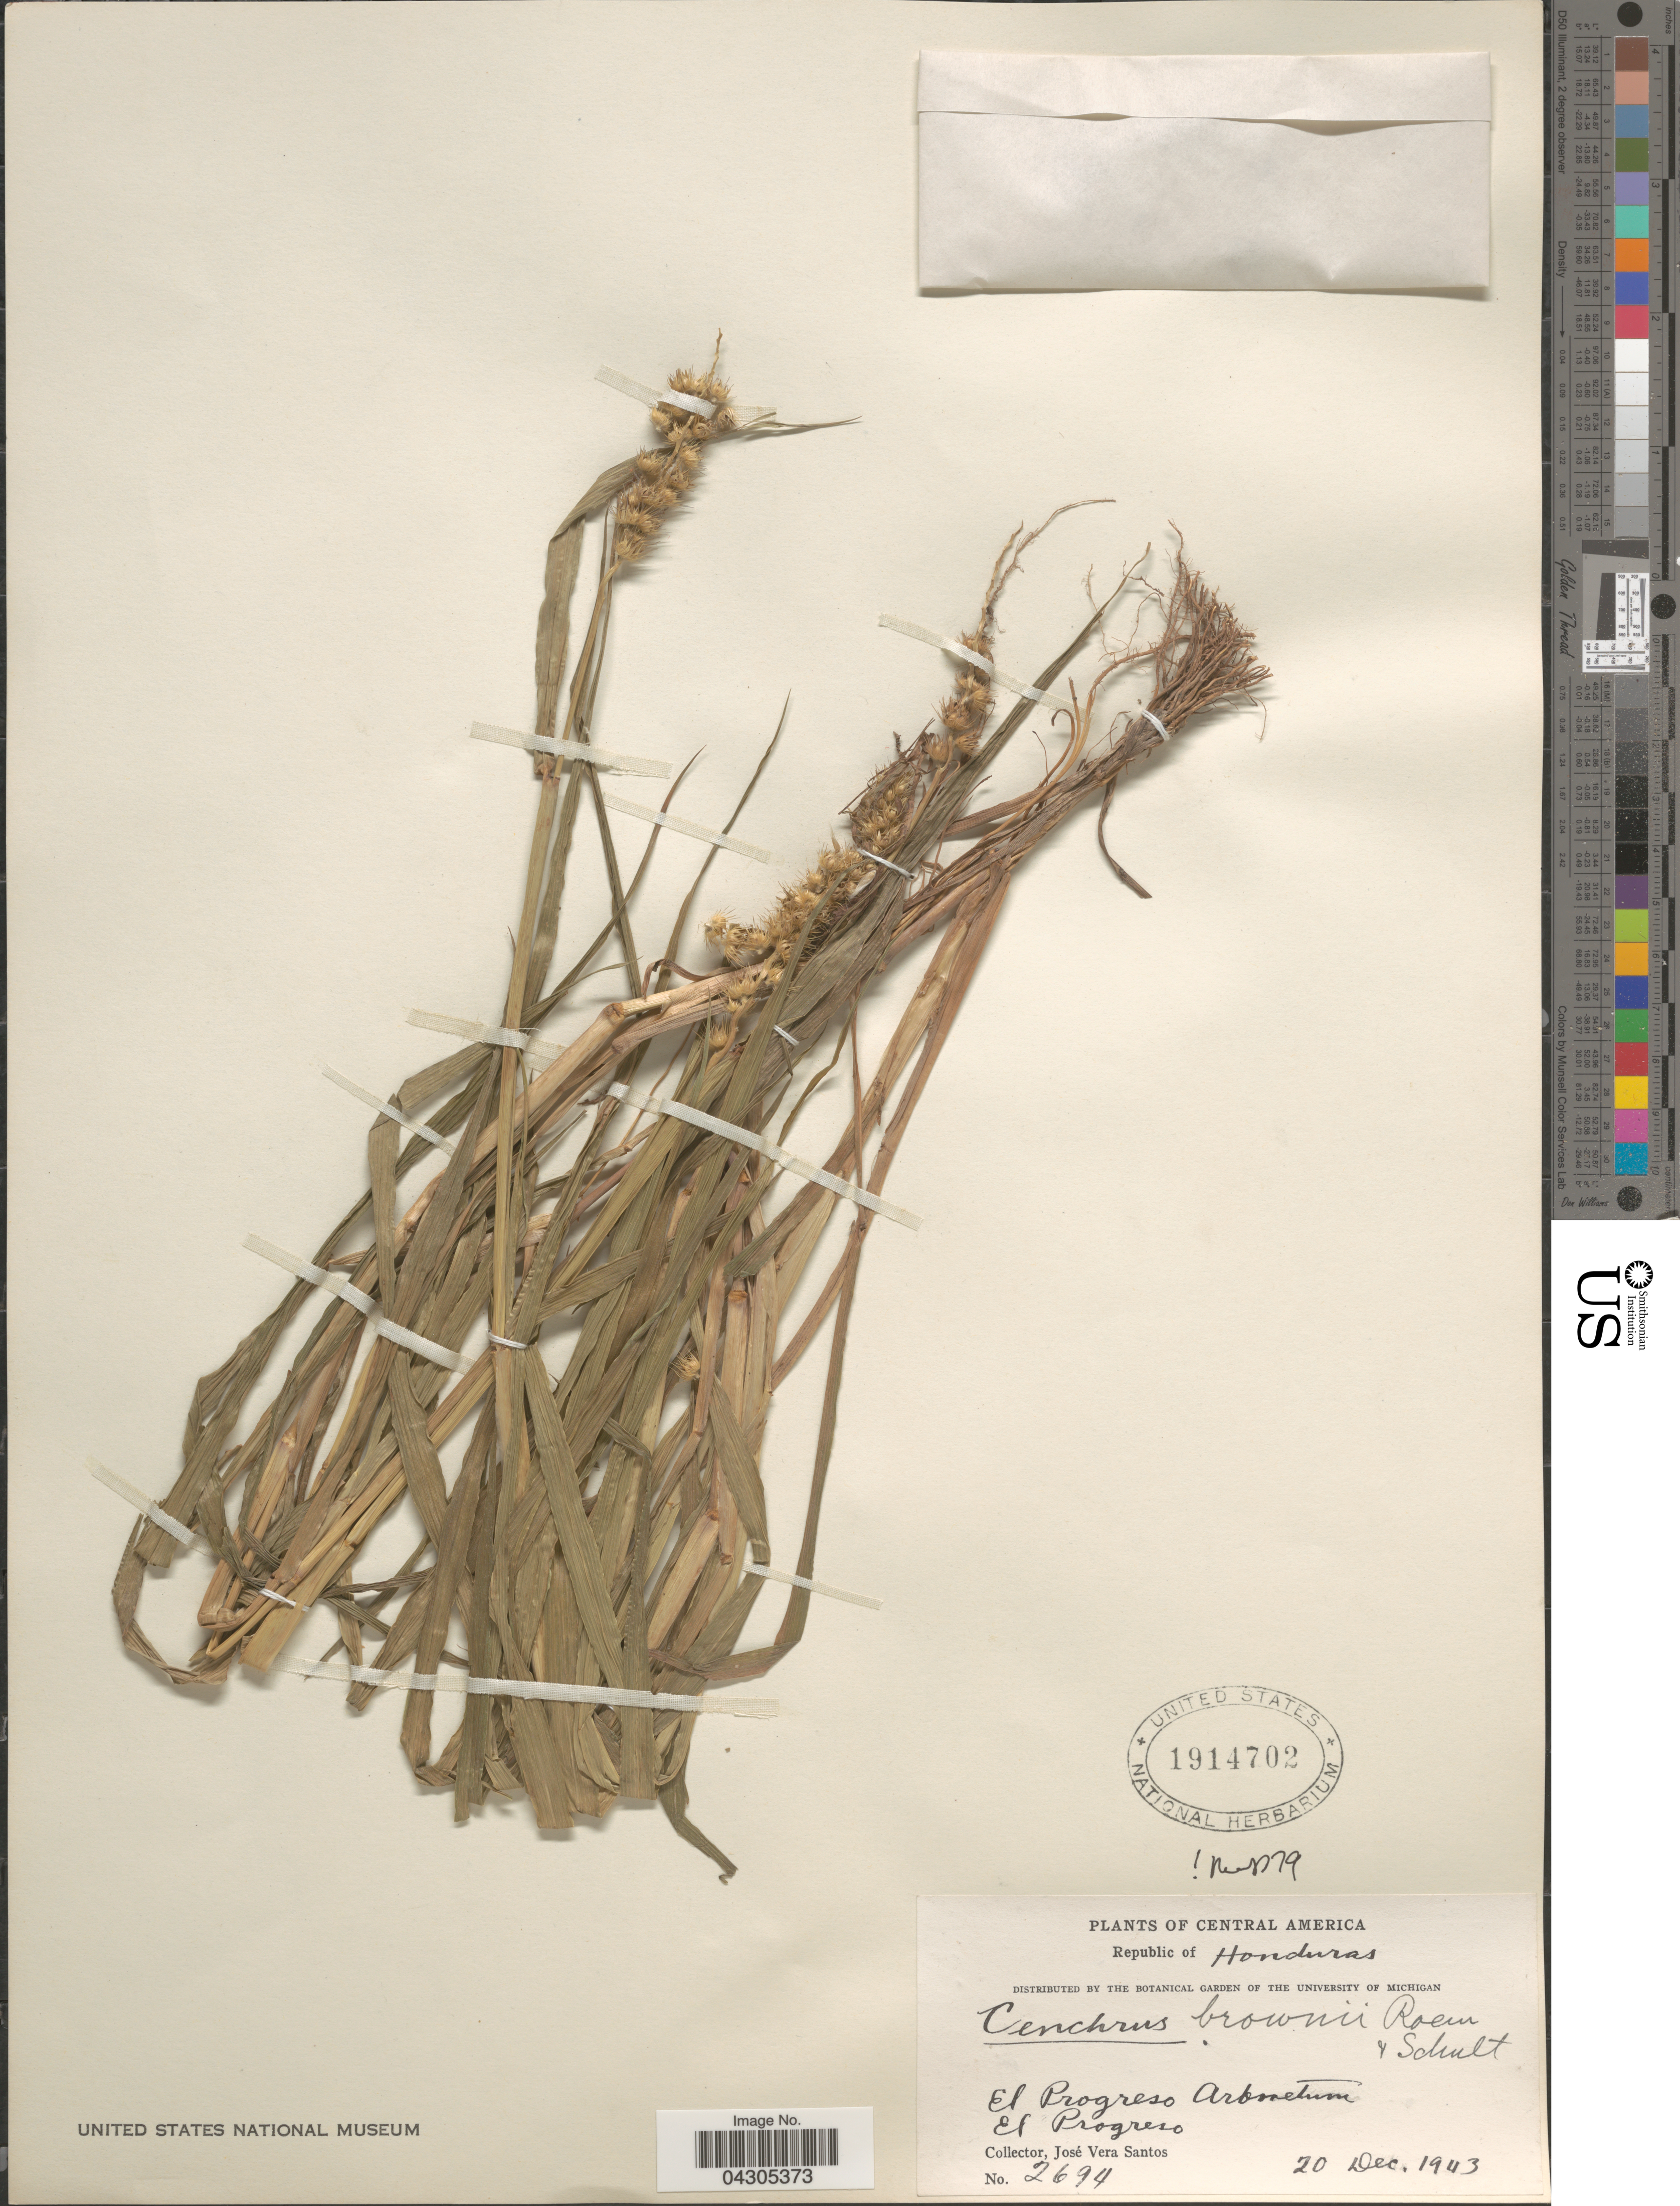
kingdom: Plantae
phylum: Tracheophyta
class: Liliopsida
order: Poales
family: Poaceae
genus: Cenchrus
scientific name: Cenchrus brownii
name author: Roem. & Schult.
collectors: J. Santos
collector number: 2694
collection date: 1943-12-20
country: Honduras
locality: Republic of Honduras. El Progreso Arboretum. El Progreso.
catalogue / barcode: US 1914702